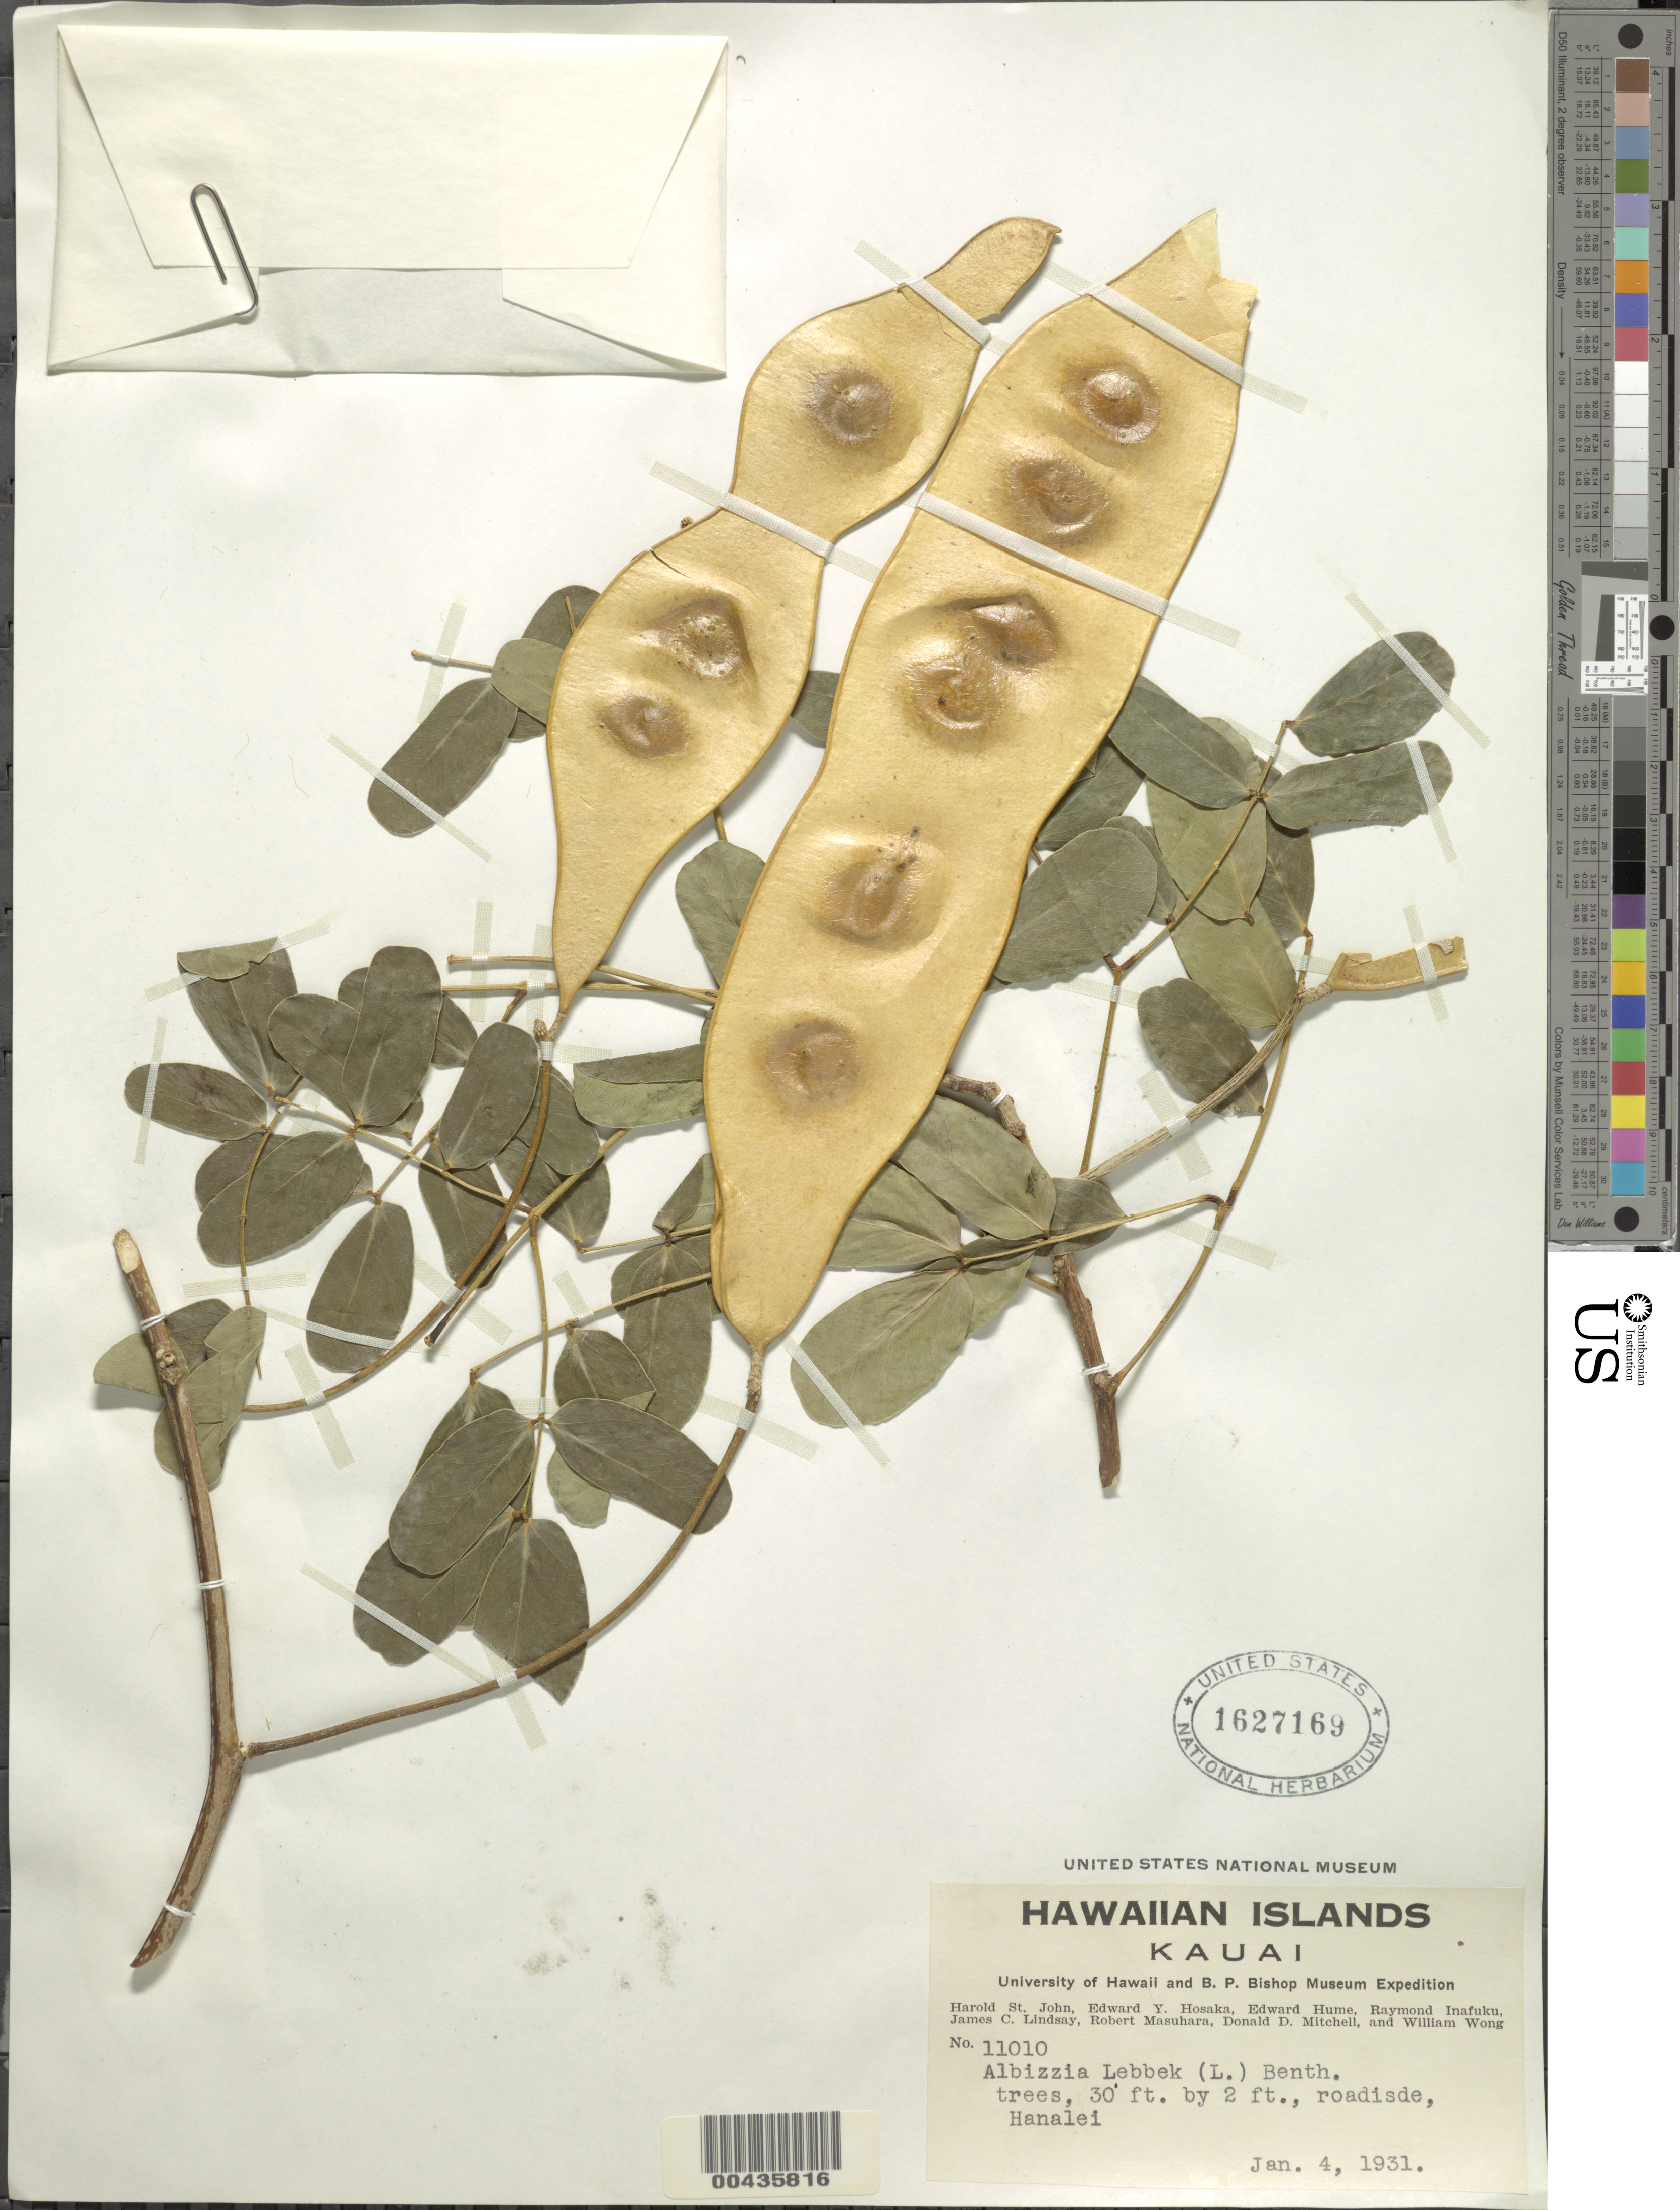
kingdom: Plantae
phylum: Tracheophyta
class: Magnoliopsida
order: Fabales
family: Fabaceae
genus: Albizia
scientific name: Albizia lebbeck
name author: (L.) Benth.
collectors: H. St. John, E. Y. Hosaka, E. Hume, R. Inafuku & Lindsay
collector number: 11010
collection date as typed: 4 Jan 1931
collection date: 1931-01-04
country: United States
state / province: Hawaii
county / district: Kauai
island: Kaua'i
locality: Hanalei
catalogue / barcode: US 1627169